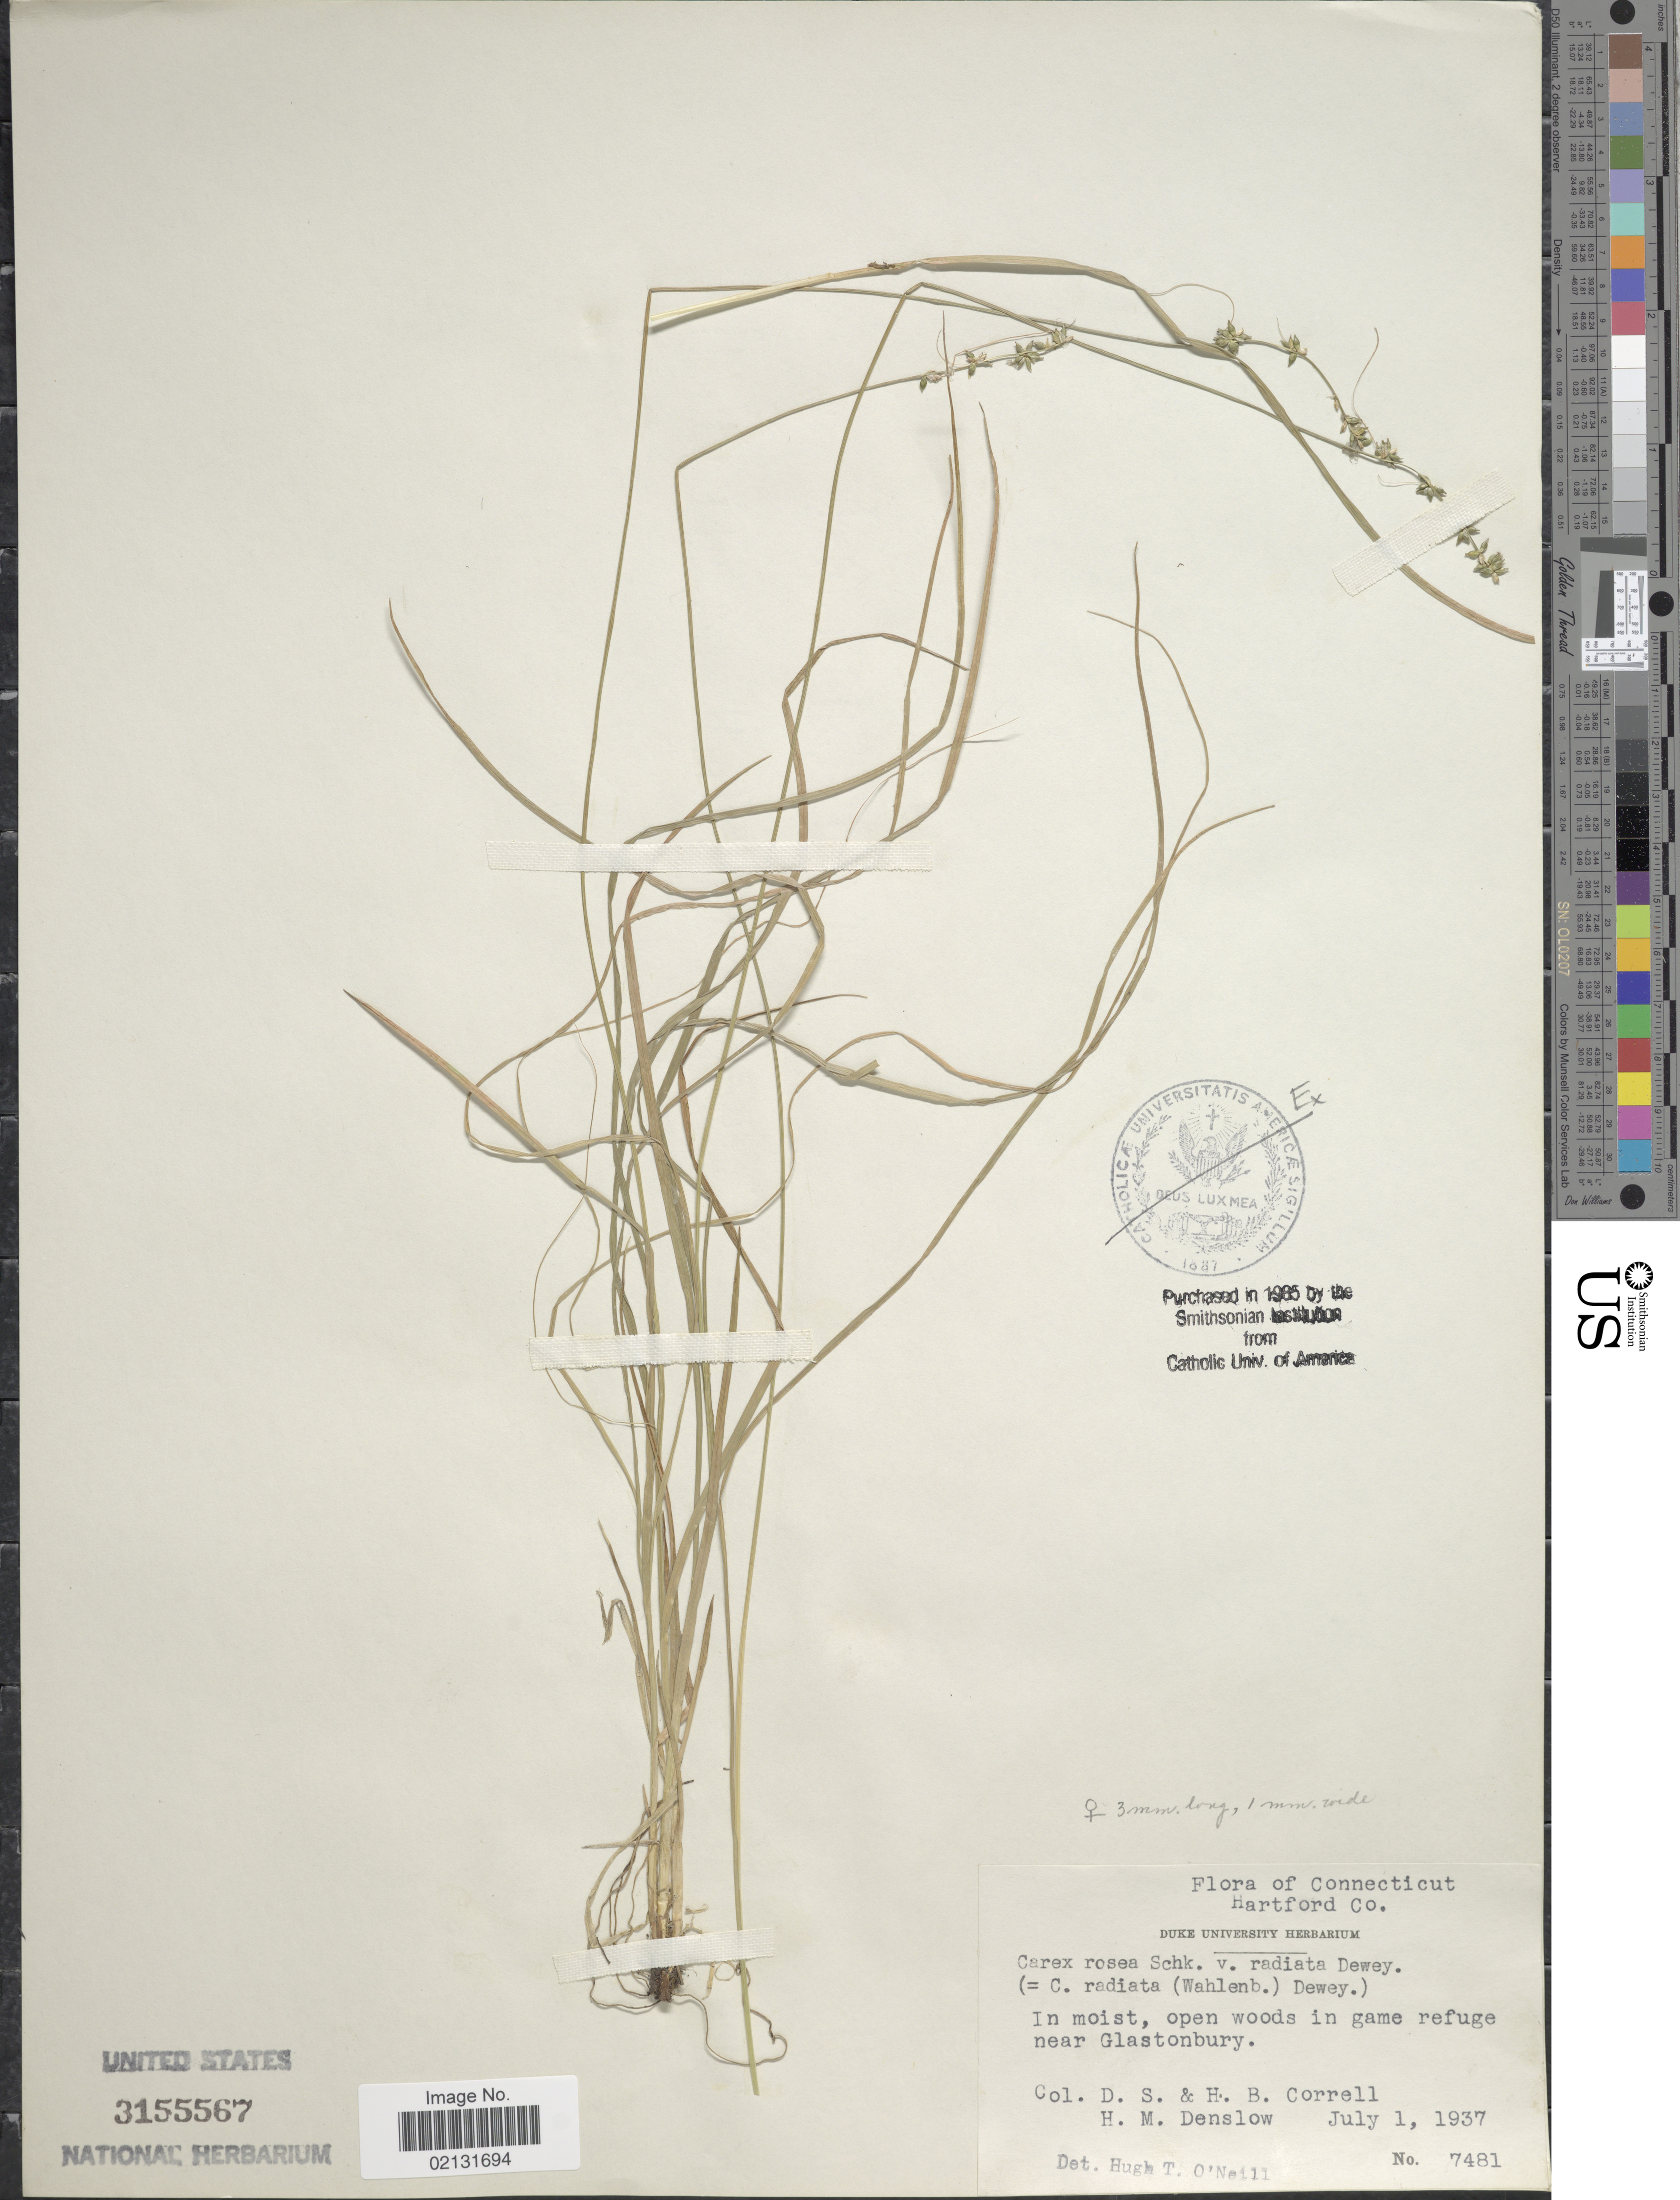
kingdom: Plantae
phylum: Tracheophyta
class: Liliopsida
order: Poales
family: Cyperaceae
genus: Carex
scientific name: Carex rosea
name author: Willd.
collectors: D. S. Correll, H. Correll & H. Denslow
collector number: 7481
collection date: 1937-07-01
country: United States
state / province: Connecticut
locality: Hartford Co., near Glastonbury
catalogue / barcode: US 3155567